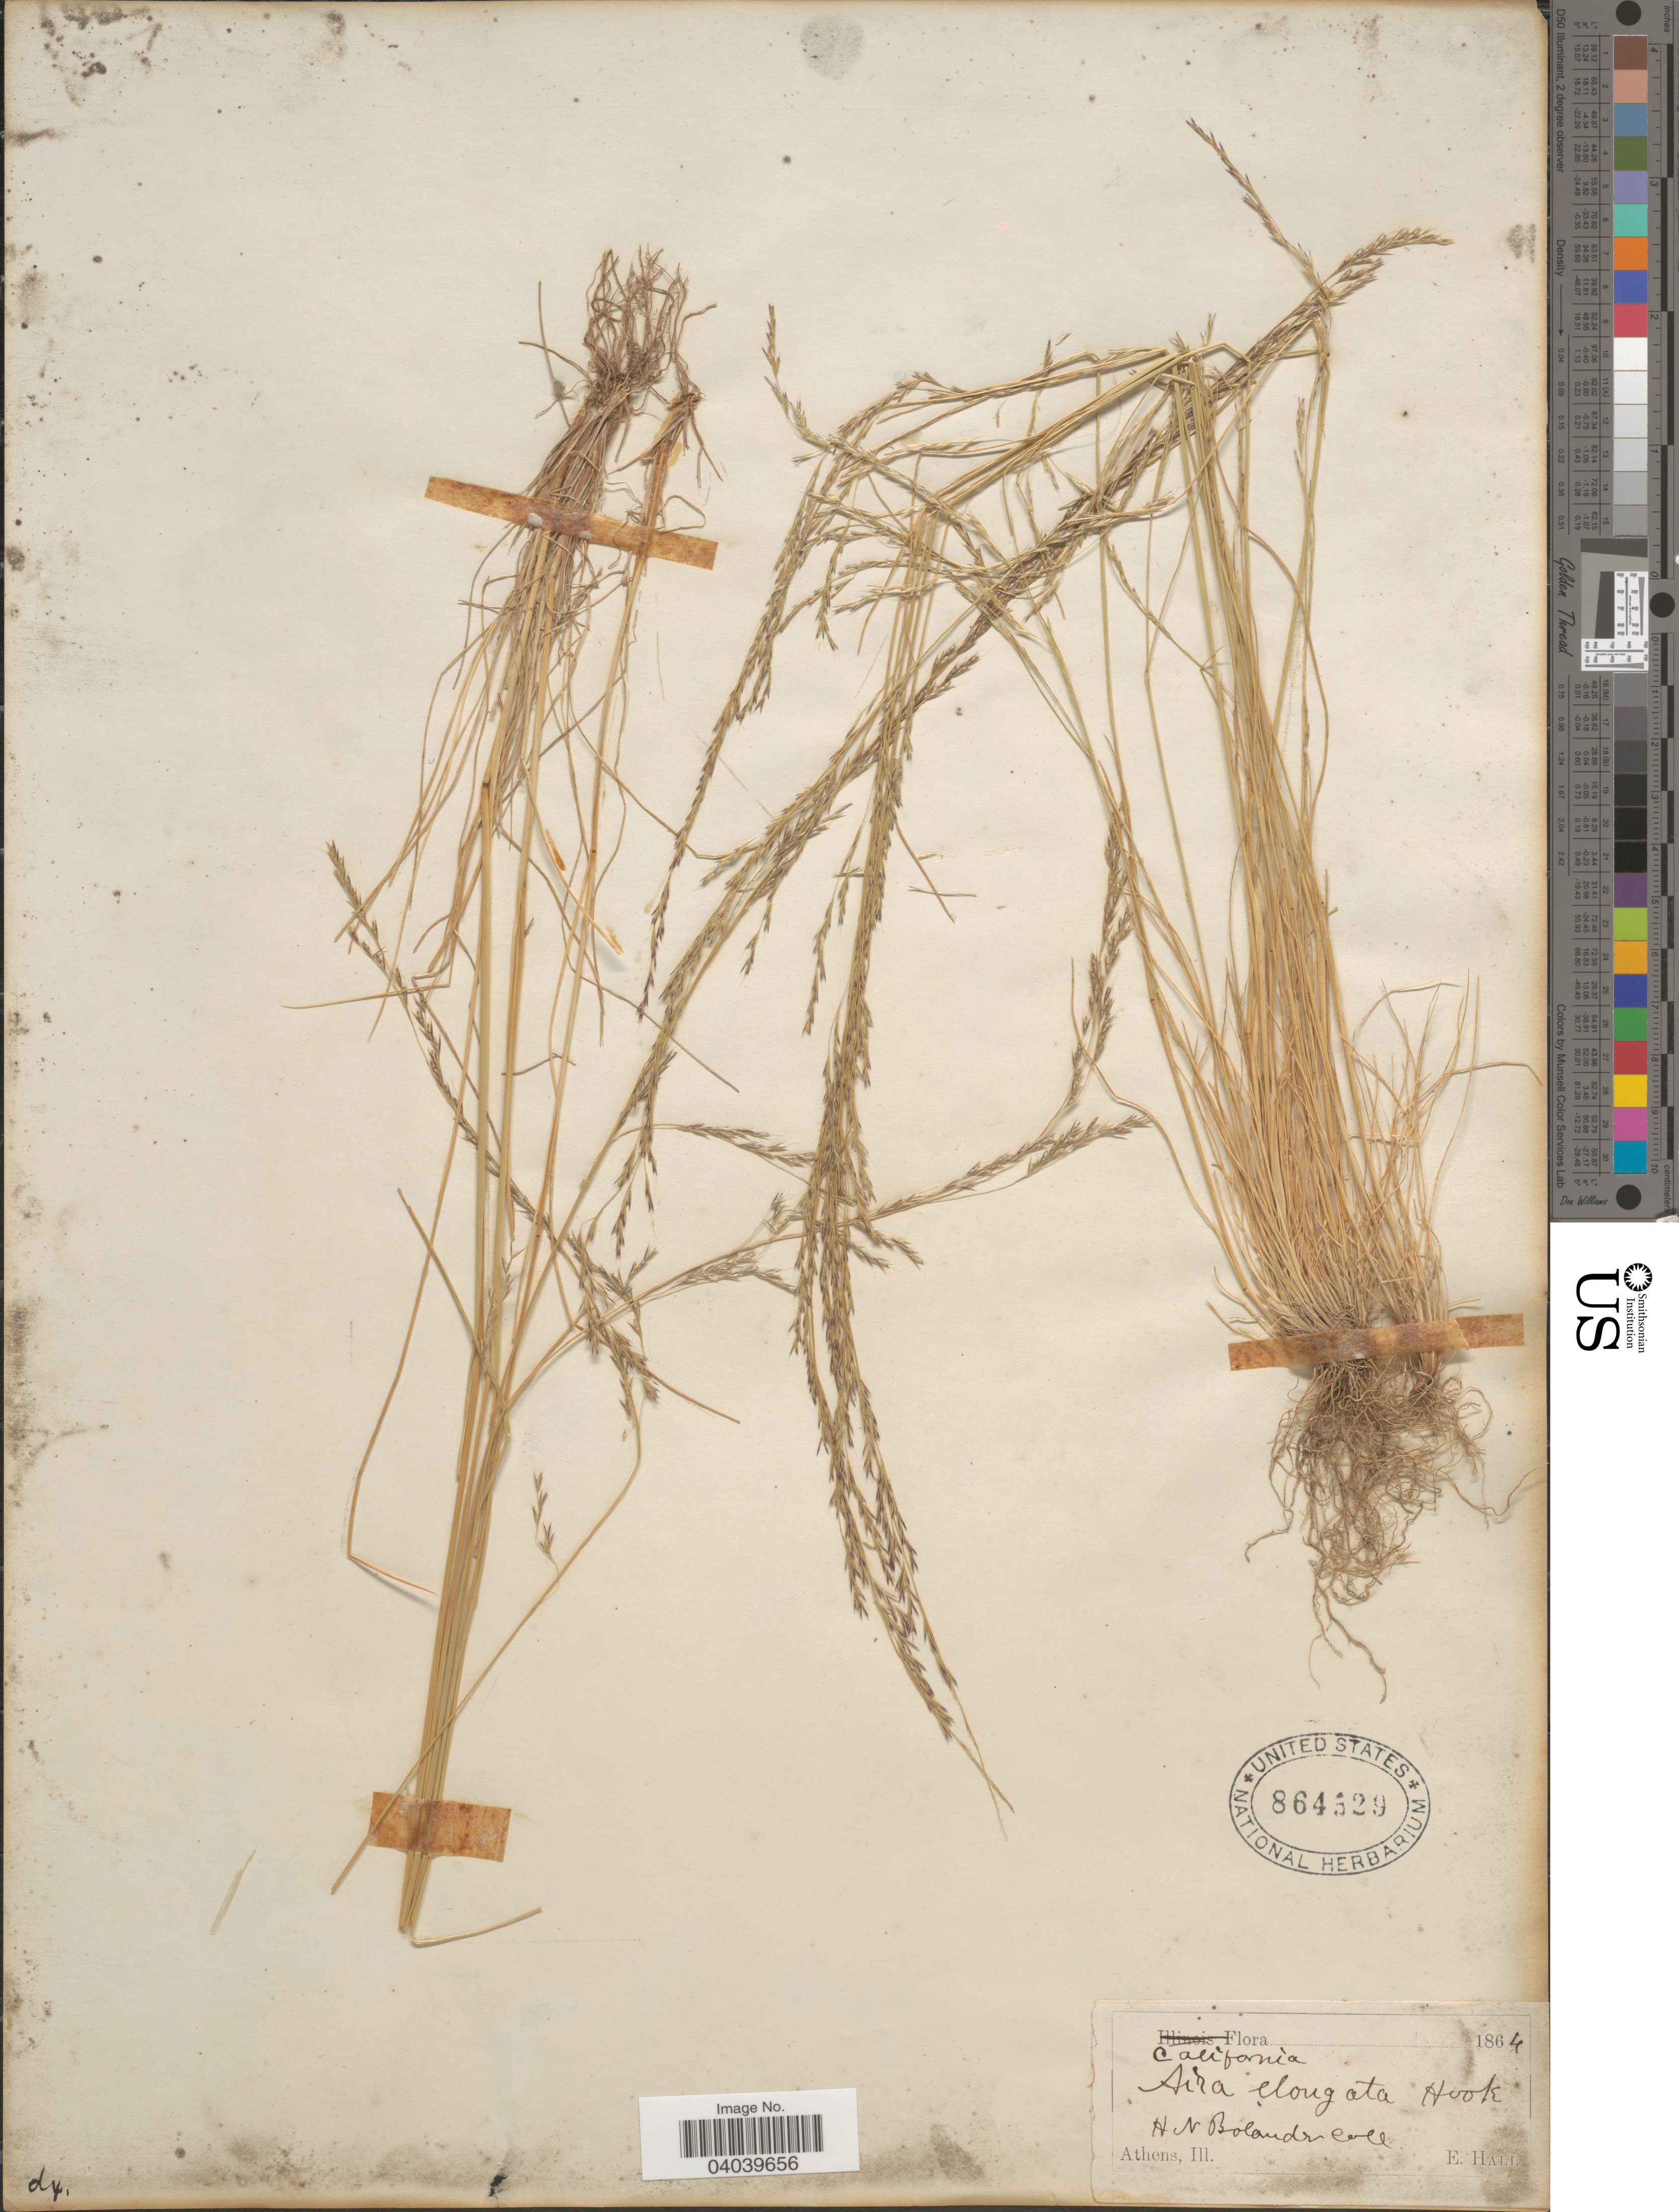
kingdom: Plantae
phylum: Tracheophyta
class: Liliopsida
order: Poales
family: Poaceae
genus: Deschampsia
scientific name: Deschampsia elongata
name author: (Hook.) Munro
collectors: H. Bolander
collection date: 1864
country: United States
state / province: California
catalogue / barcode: US 864529